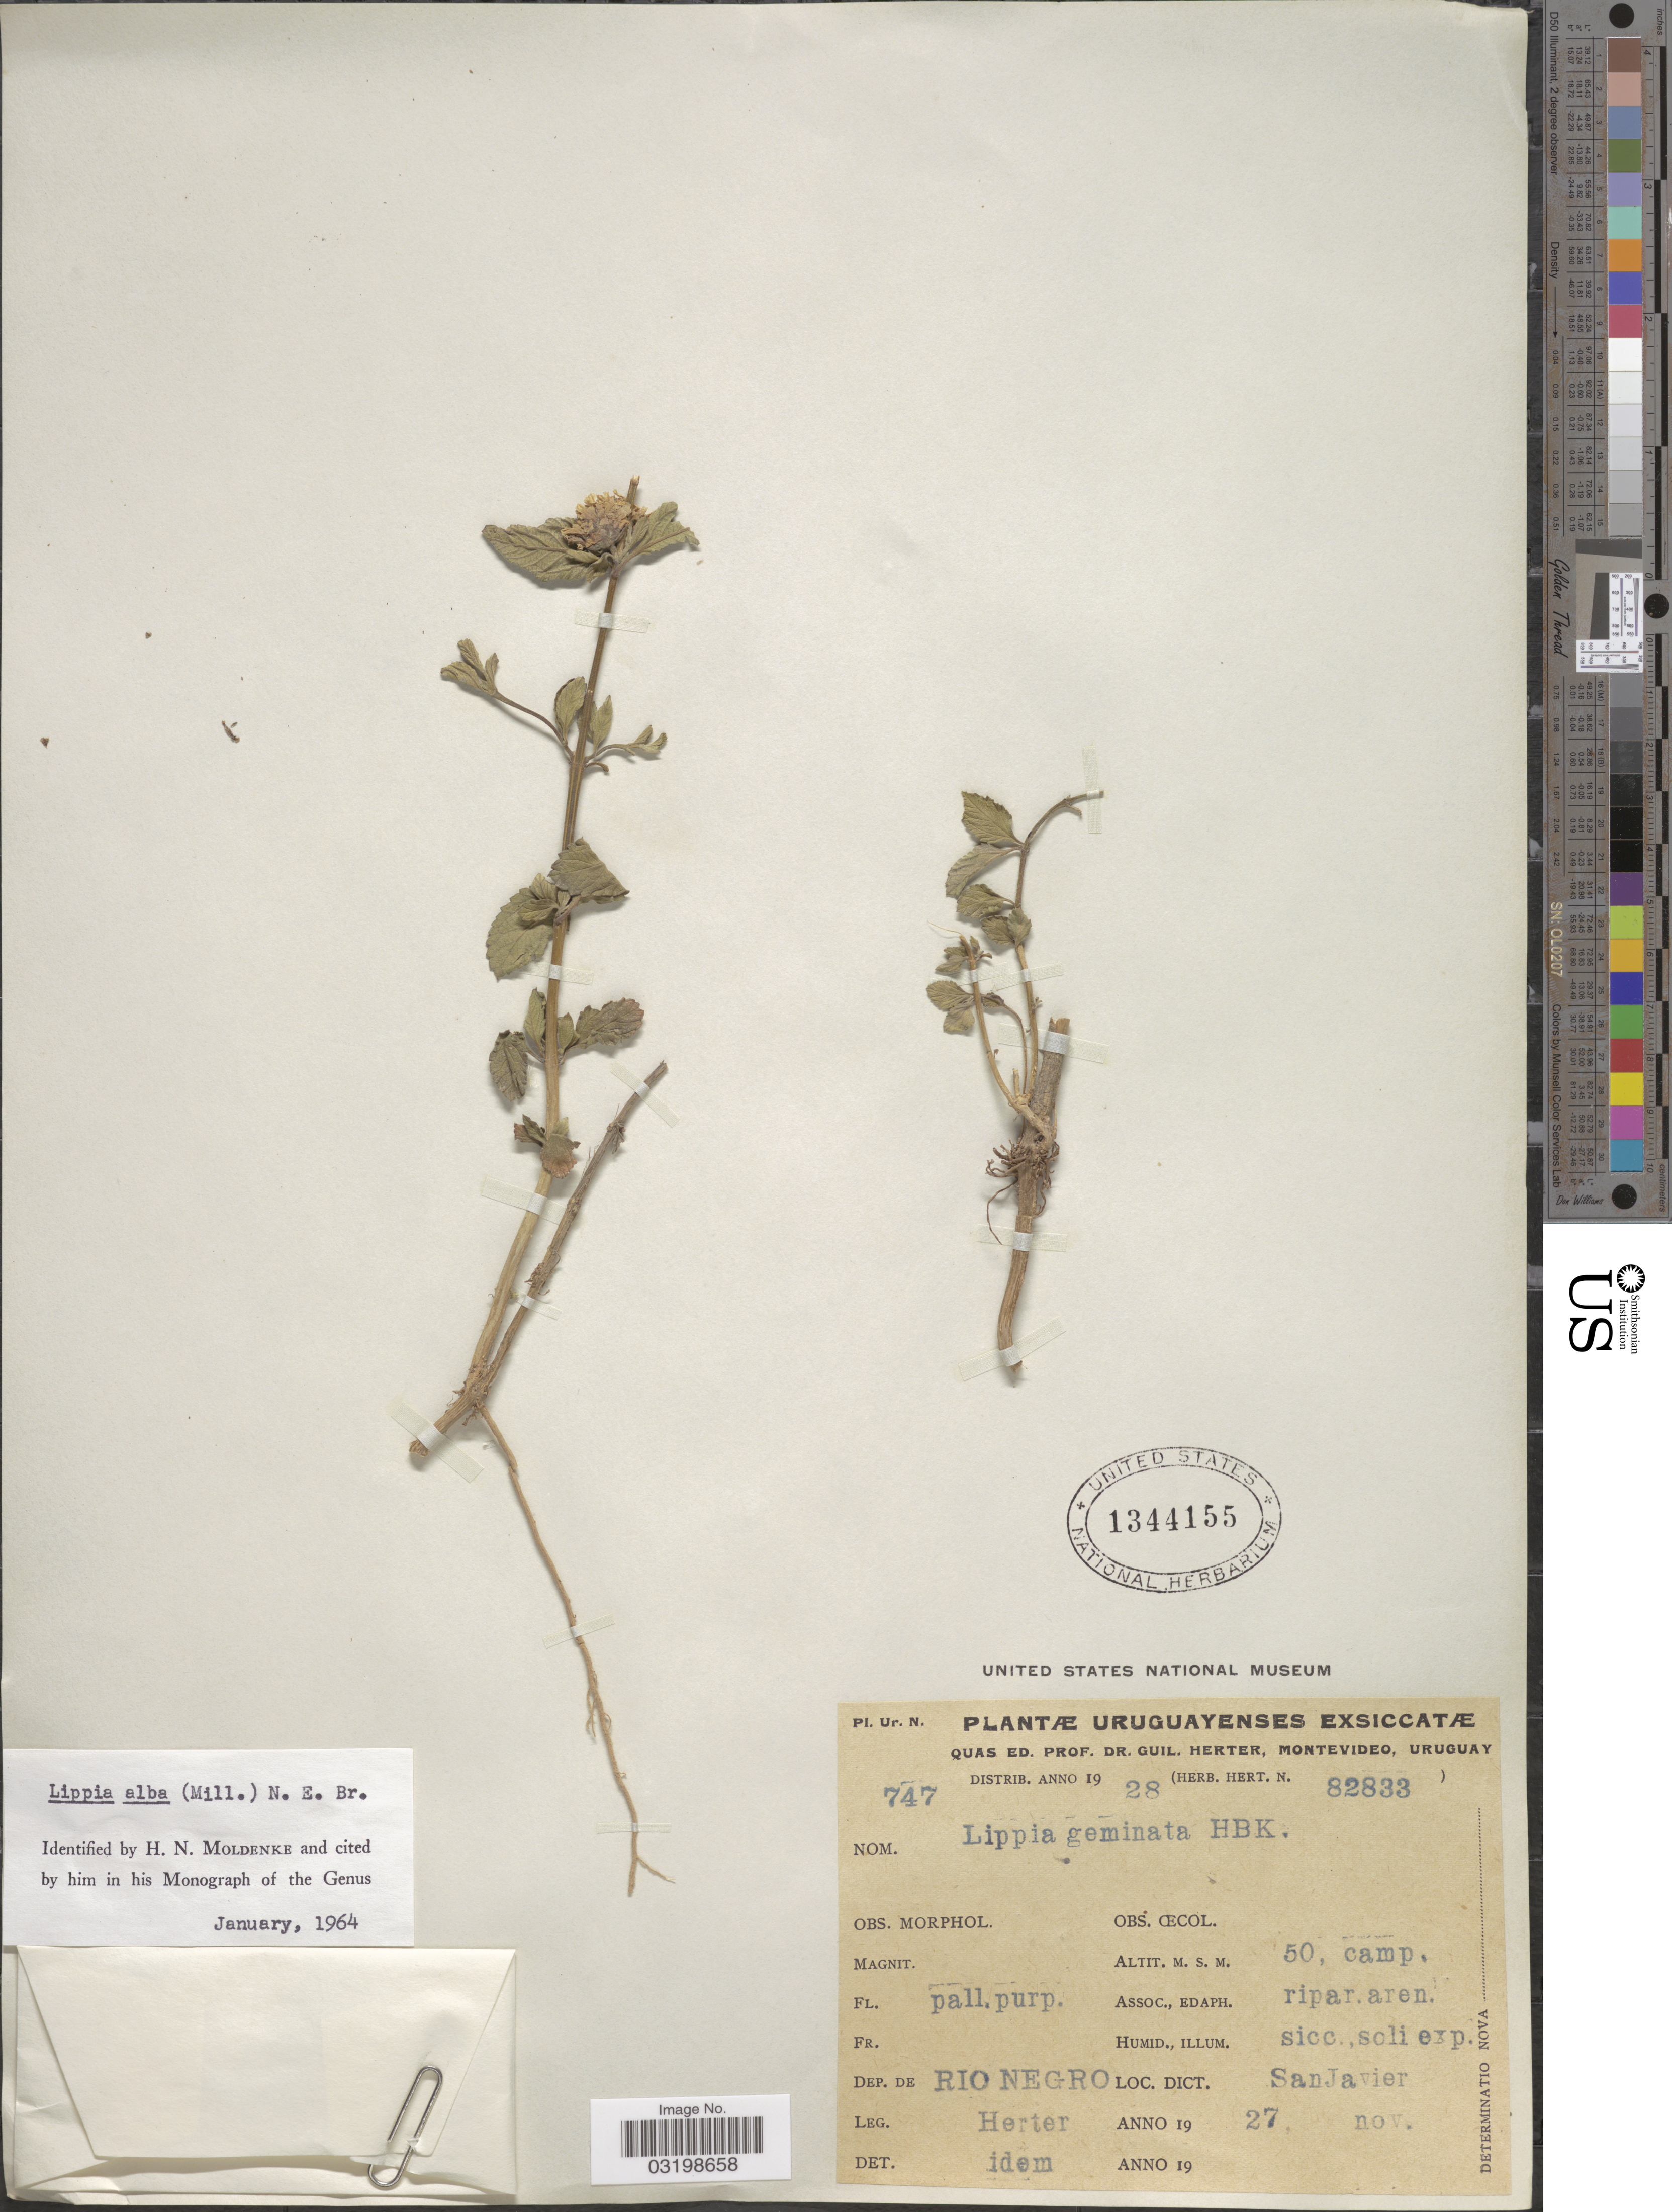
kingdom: Plantae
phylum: Tracheophyta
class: Magnoliopsida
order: Lamiales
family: Verbenaceae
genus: Lippia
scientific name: Lippia alba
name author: (Mill.) N.E. Br. ex Britton & P. Wilson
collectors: Herter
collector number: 747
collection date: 1927-11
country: Uruguay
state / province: Rio Negro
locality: Dep. de Rio Negro, Loc. Dict. SanJavier.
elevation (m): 50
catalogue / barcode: US 1344155